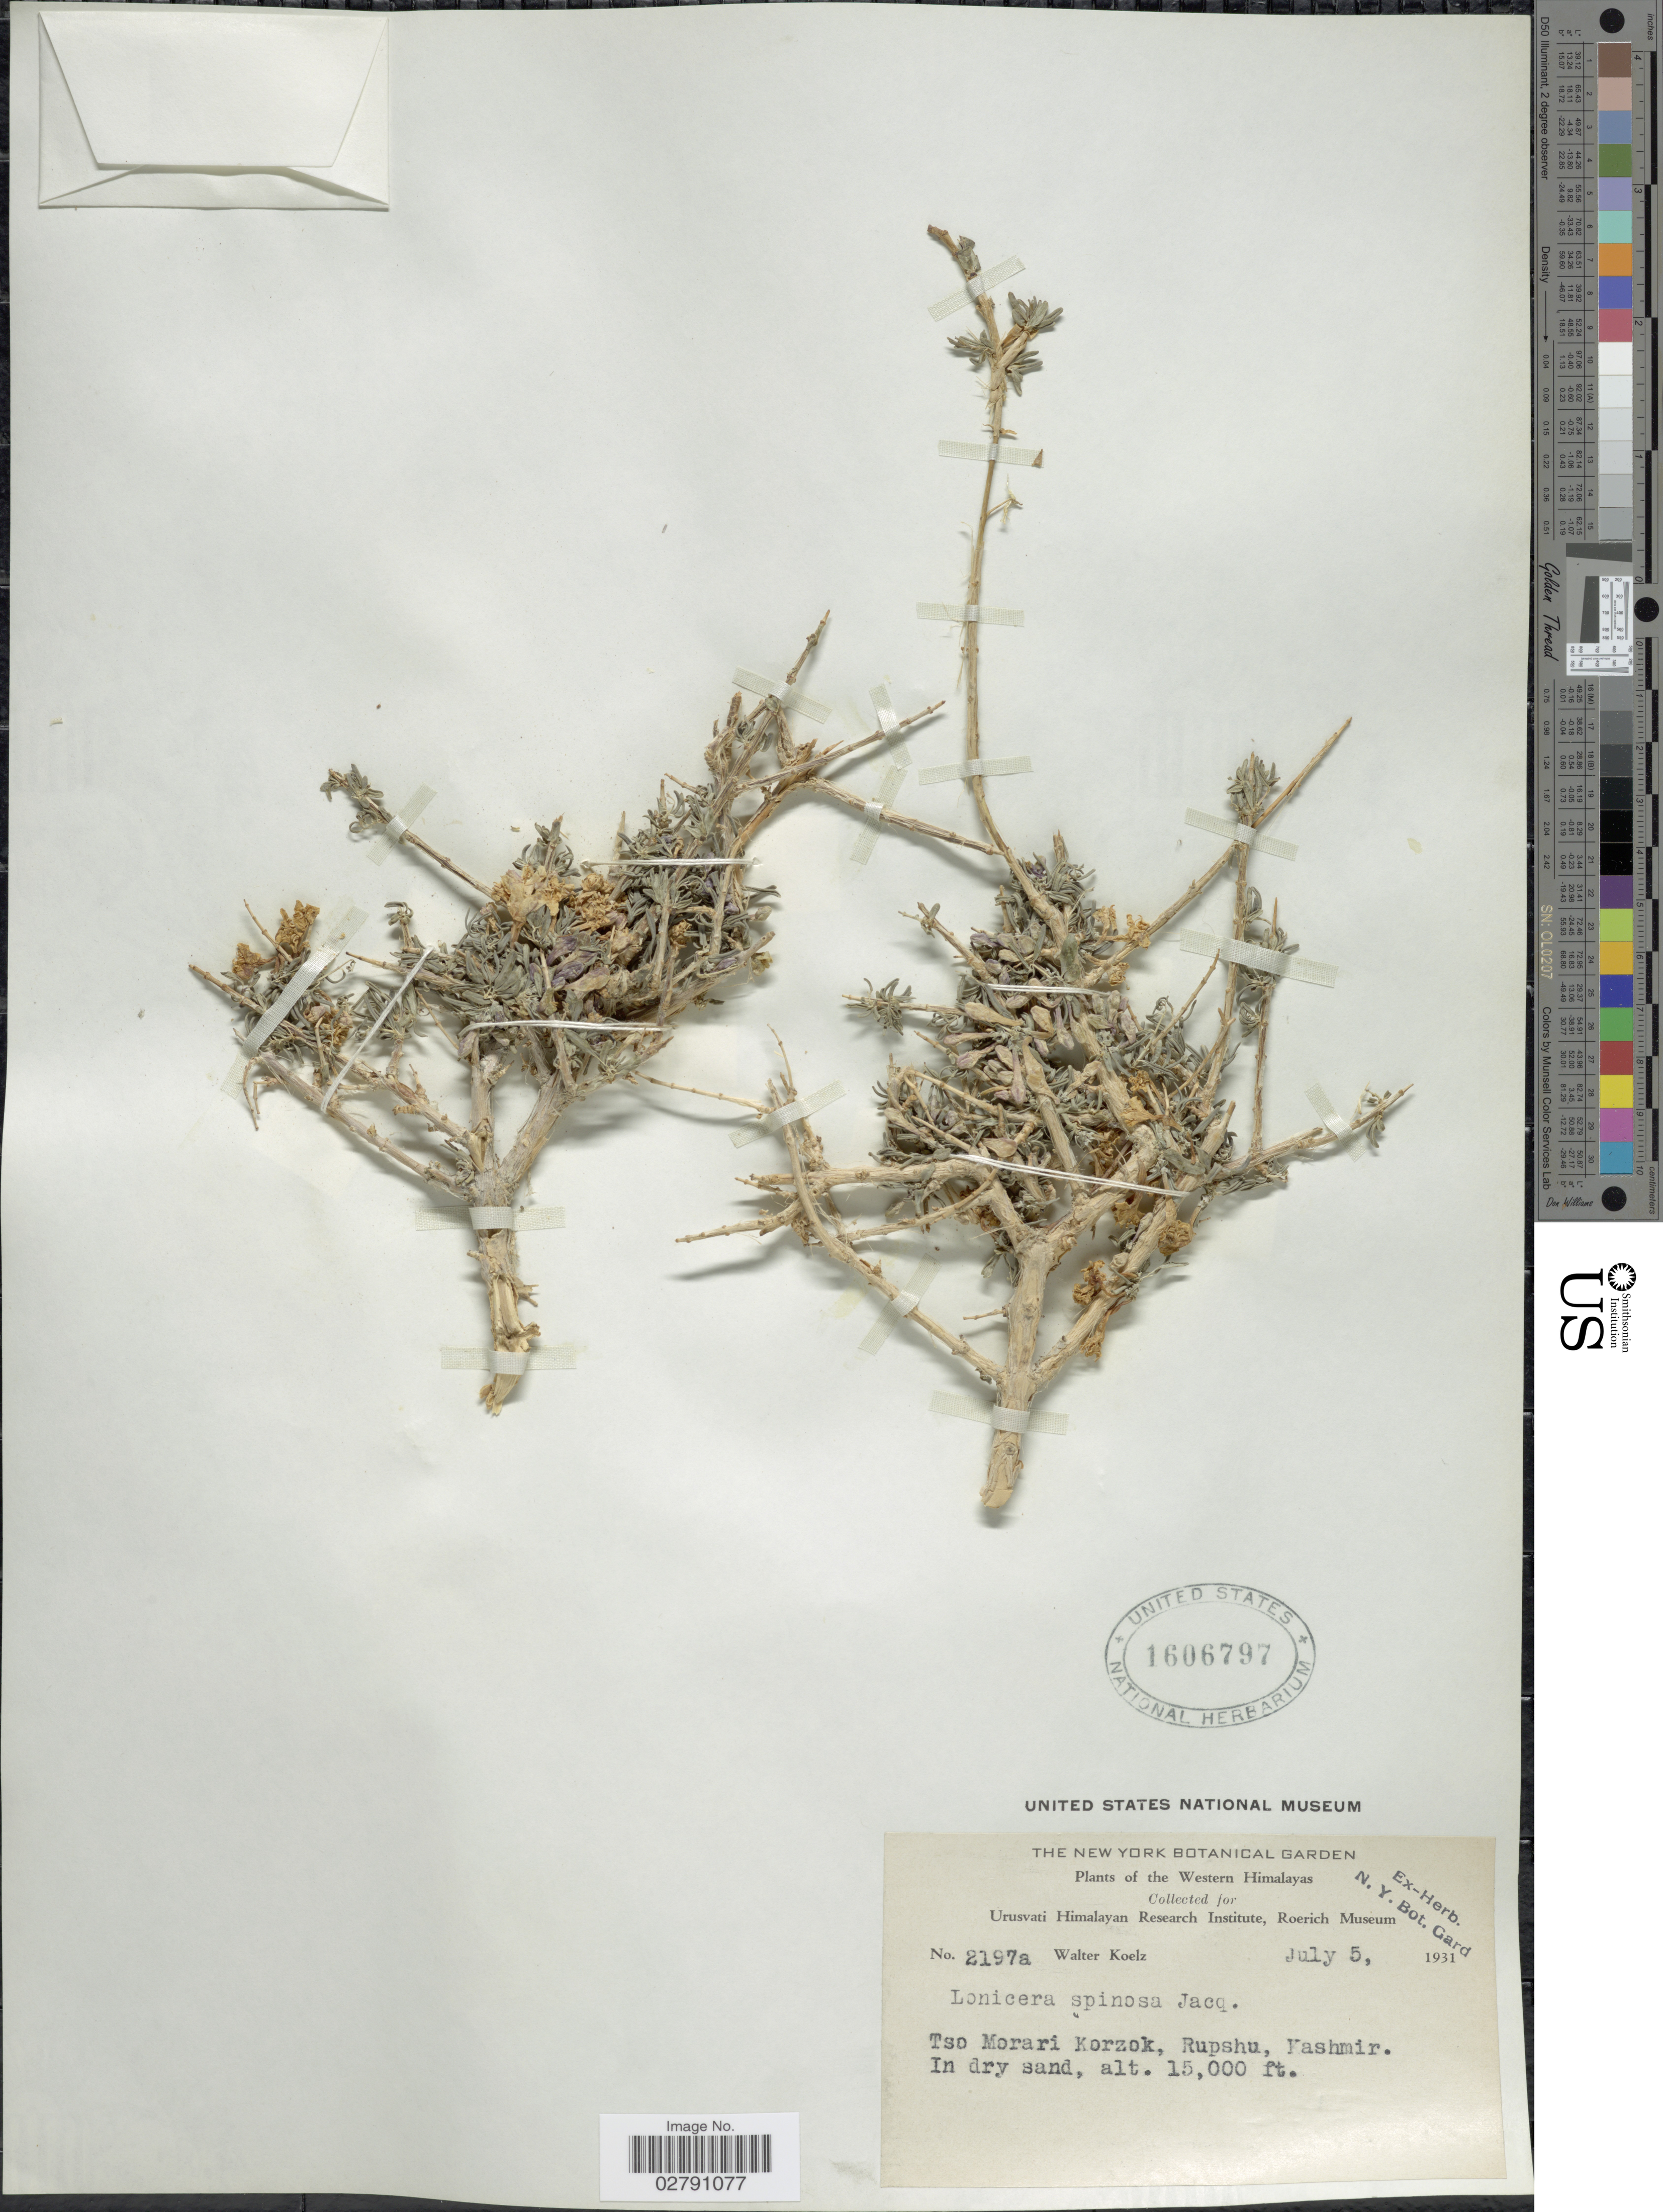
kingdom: Plantae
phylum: Tracheophyta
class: Magnoliopsida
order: Dipsacales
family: Caprifoliaceae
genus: Lonicera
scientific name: Lonicera spinosa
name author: (Decne.) Jacq. ex Walp.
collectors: W. N. Koelz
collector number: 2197a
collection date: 1931-07-05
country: India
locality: Western Himalayas. Tso Morari Korzok, Rupshu, Kashmir.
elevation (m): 4572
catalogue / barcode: US 1606797